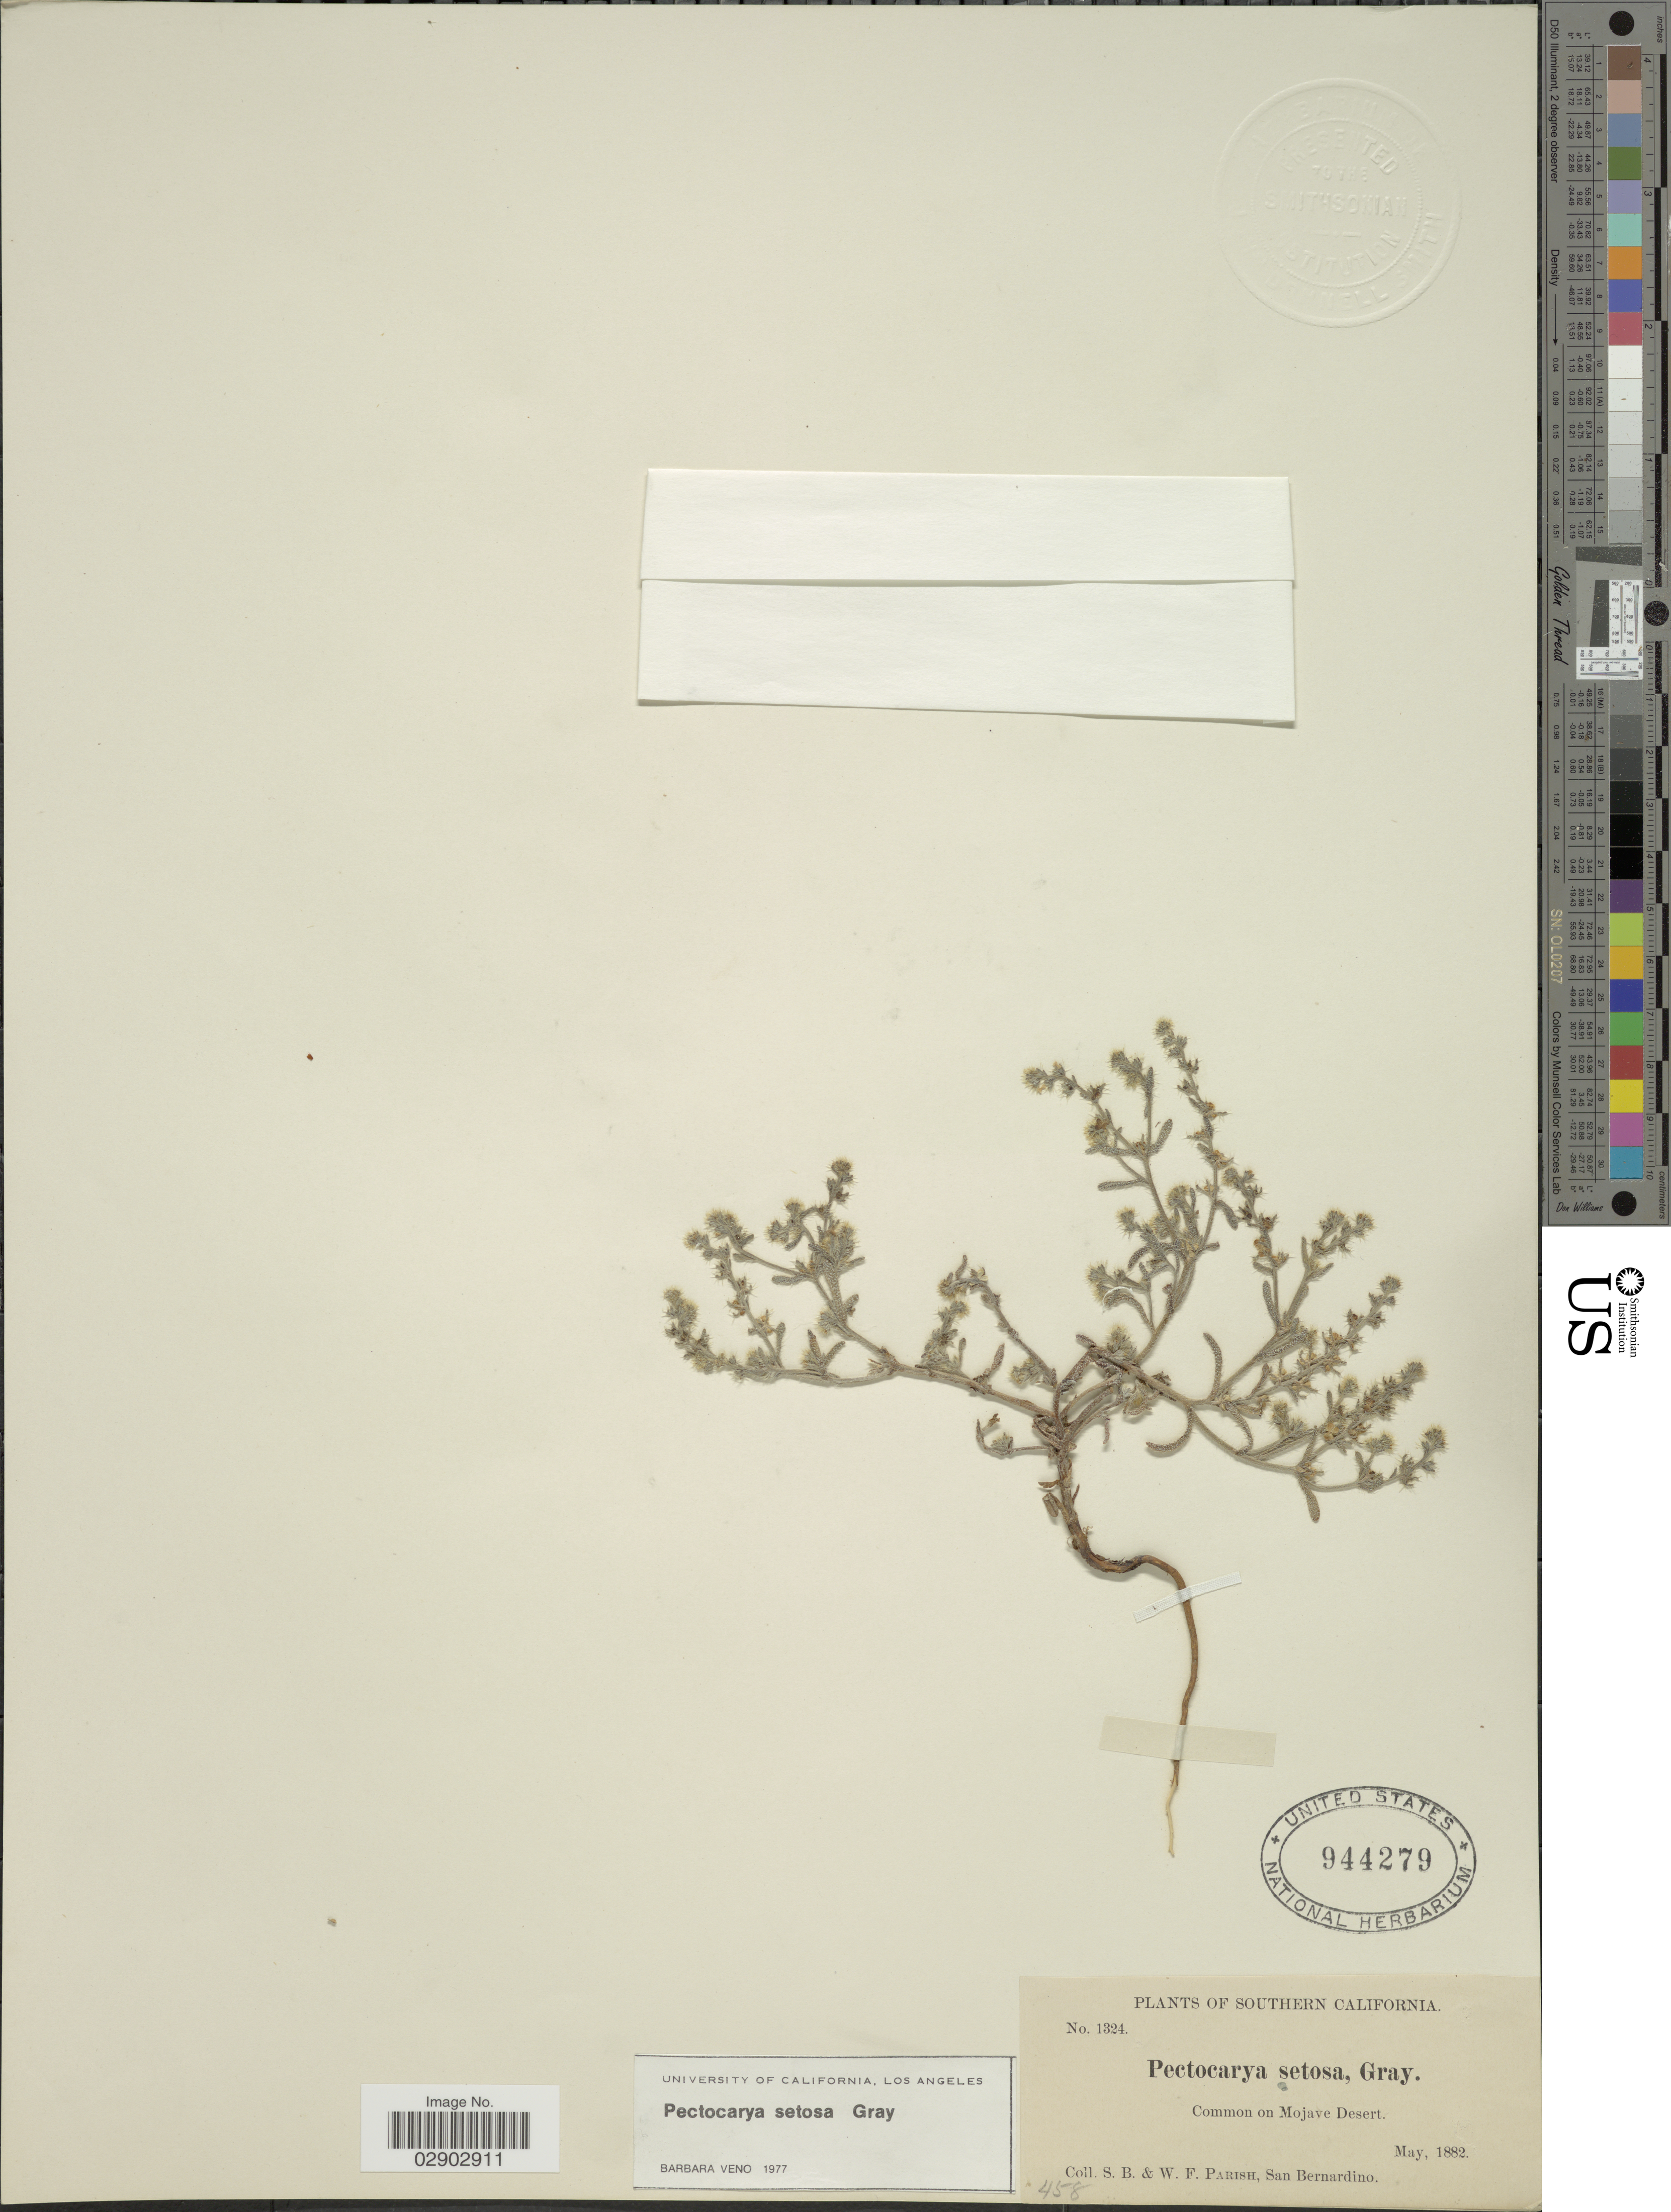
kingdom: Plantae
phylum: Tracheophyta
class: Magnoliopsida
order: Boraginales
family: Boraginaceae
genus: Pectocarya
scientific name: Pectocarya setosa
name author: A. Gray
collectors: S. B. Parish & W. F. Parish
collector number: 1324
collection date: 1882-05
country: United States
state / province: California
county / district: San Bernardino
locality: Southern California. Common on Mojave Desert.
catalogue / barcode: US 944279